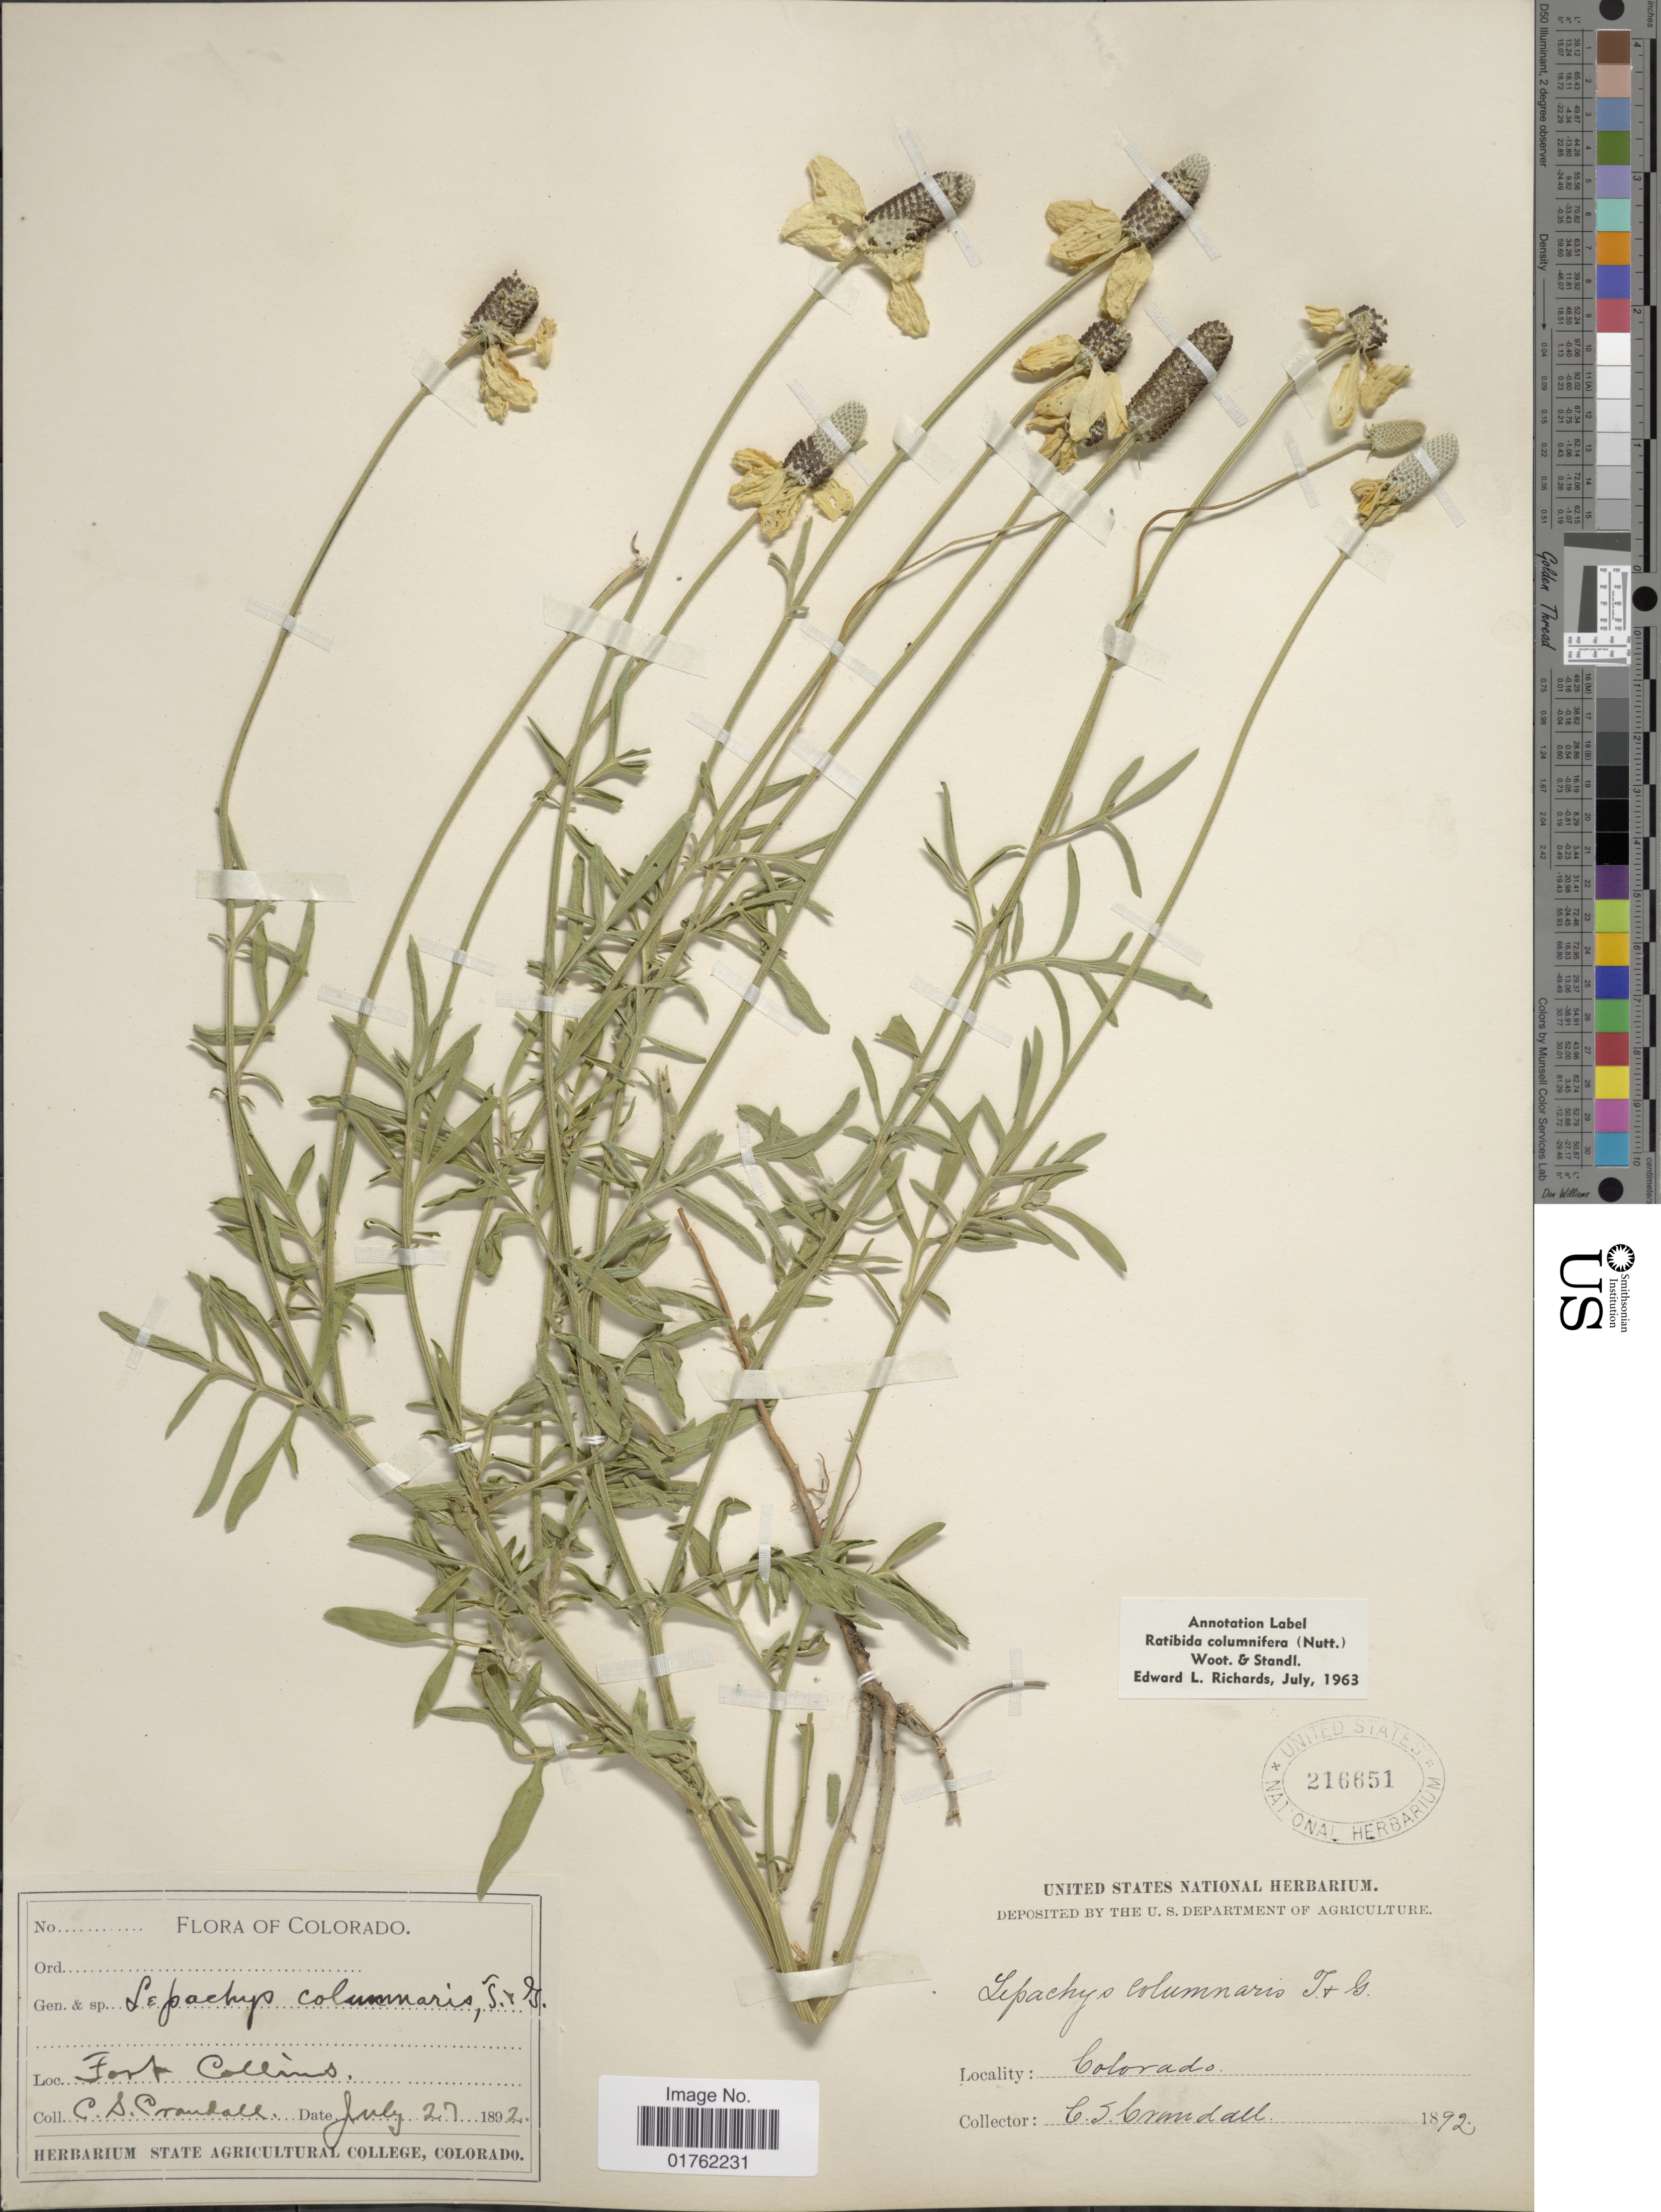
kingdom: Plantae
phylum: Tracheophyta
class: Magnoliopsida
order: Asterales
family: Asteraceae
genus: Ratibida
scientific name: Ratibida columnaris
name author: (Pursh) D. Don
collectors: C. Crandall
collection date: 1892-07-27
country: United States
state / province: Colorado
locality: Fort Collins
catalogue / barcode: US 216651